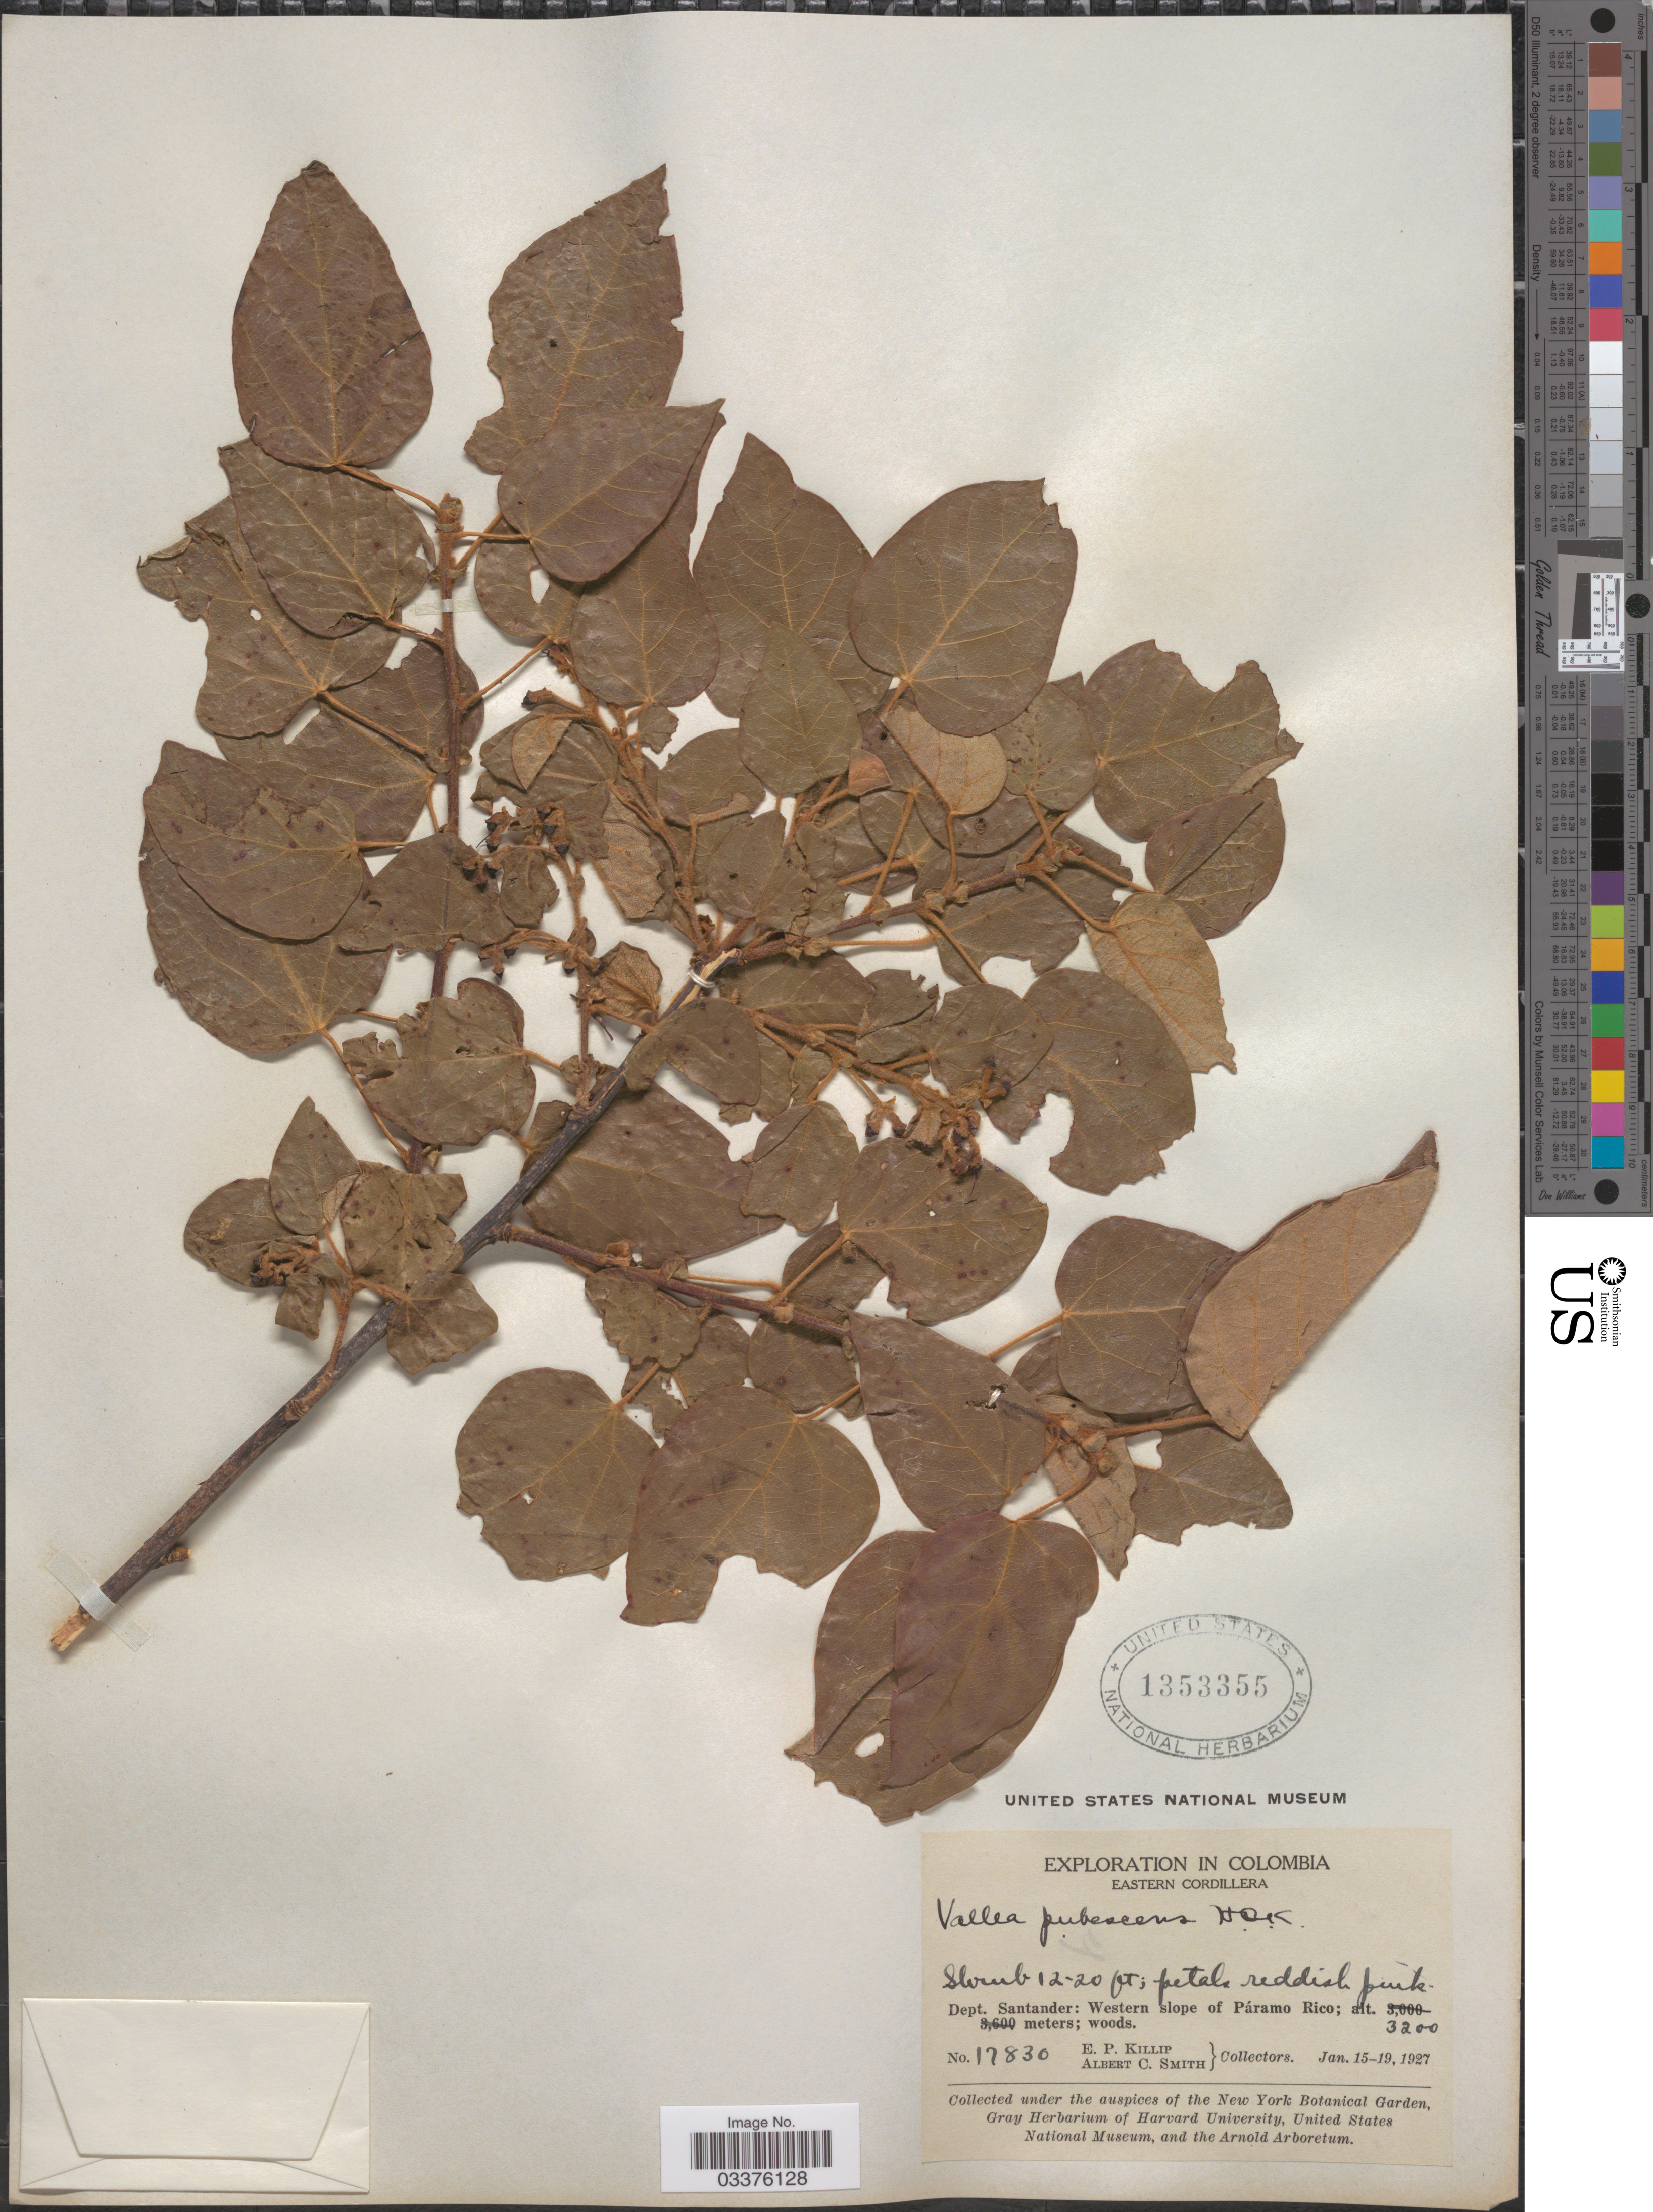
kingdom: Plantae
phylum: Tracheophyta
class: Magnoliopsida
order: Oxalidales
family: Elaeocarpaceae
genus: Vallea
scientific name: Vallea stipularis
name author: L. f.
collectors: E. P. Killip & A. C. Smith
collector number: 17830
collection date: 1927-01-15/1927-01-19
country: Colombia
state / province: Santander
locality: Eastern Cordillera, Dept. Santander: Western slope of Páramo Rico.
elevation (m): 3200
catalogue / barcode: US 1353355